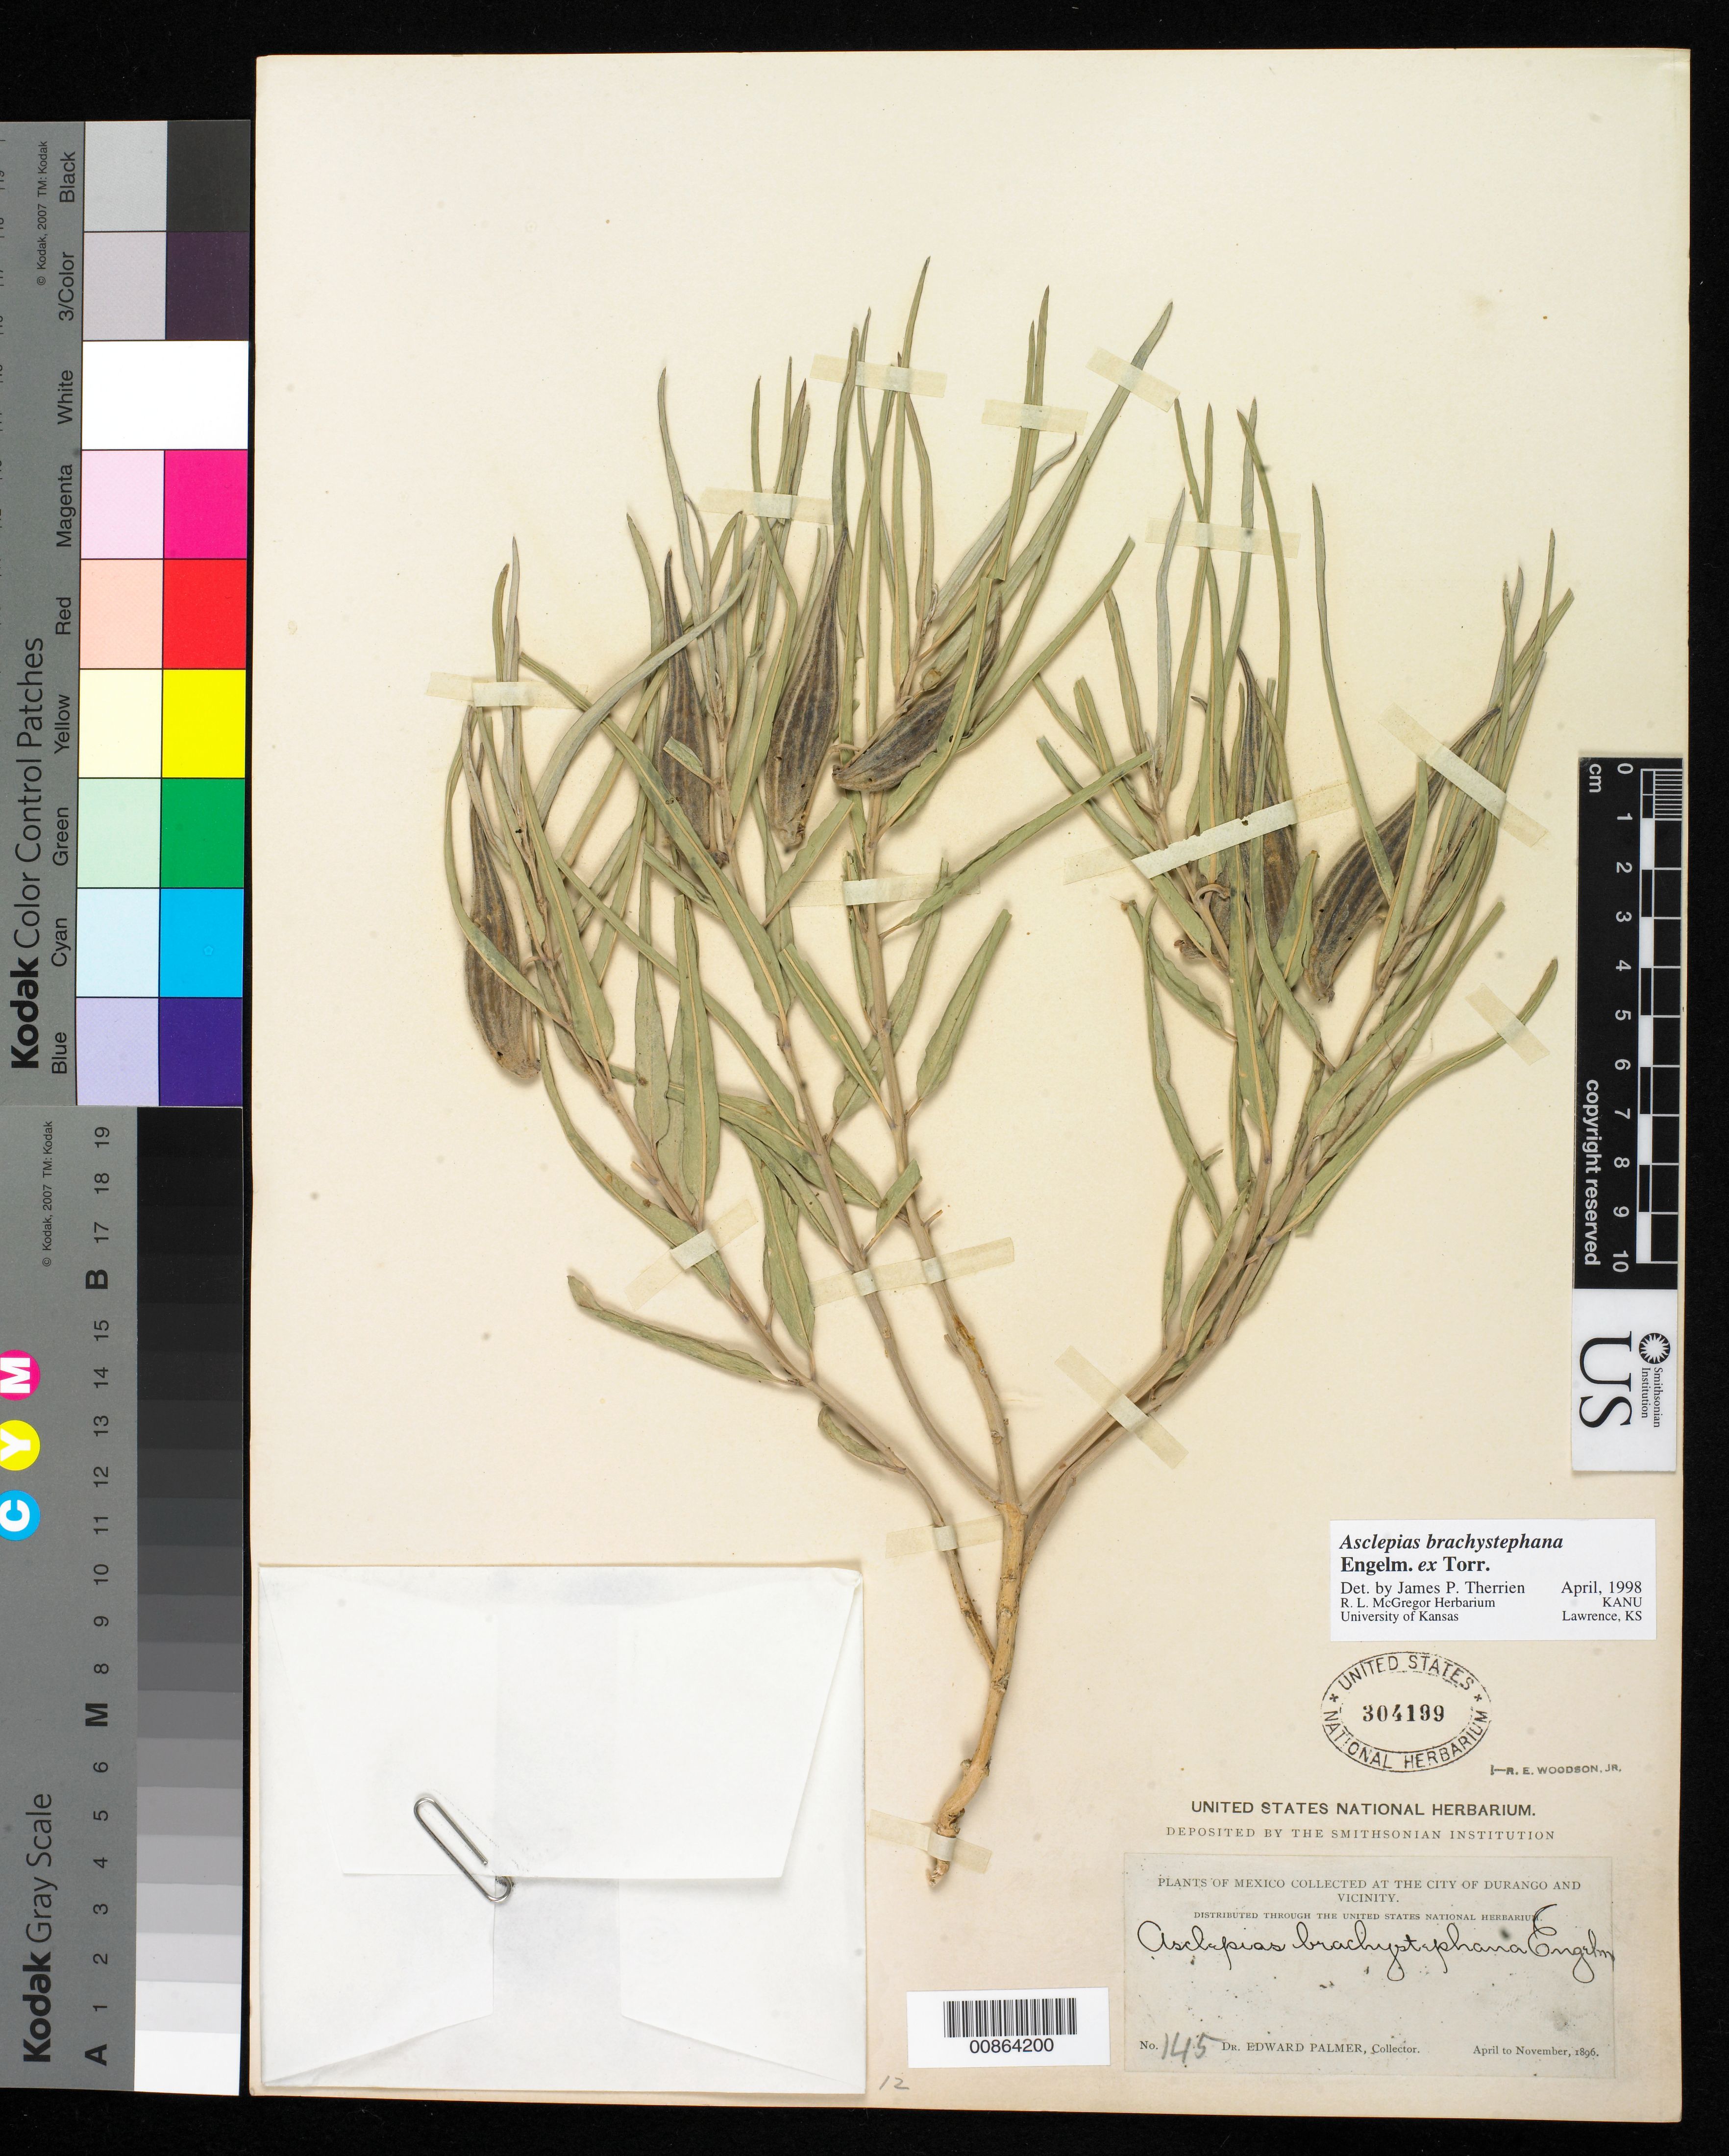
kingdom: Plantae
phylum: Tracheophyta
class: Magnoliopsida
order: Gentianales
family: Apocynaceae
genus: Asclepias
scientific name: Asclepias brachystephana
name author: Engelm. ex Torr. in Emory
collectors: E. Palmer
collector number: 145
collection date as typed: Apr 1896 to -- Nov 1896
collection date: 1896-04/1896-11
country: Mexico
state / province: Durango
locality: City of Durango and vicinity.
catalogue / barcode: US 304199